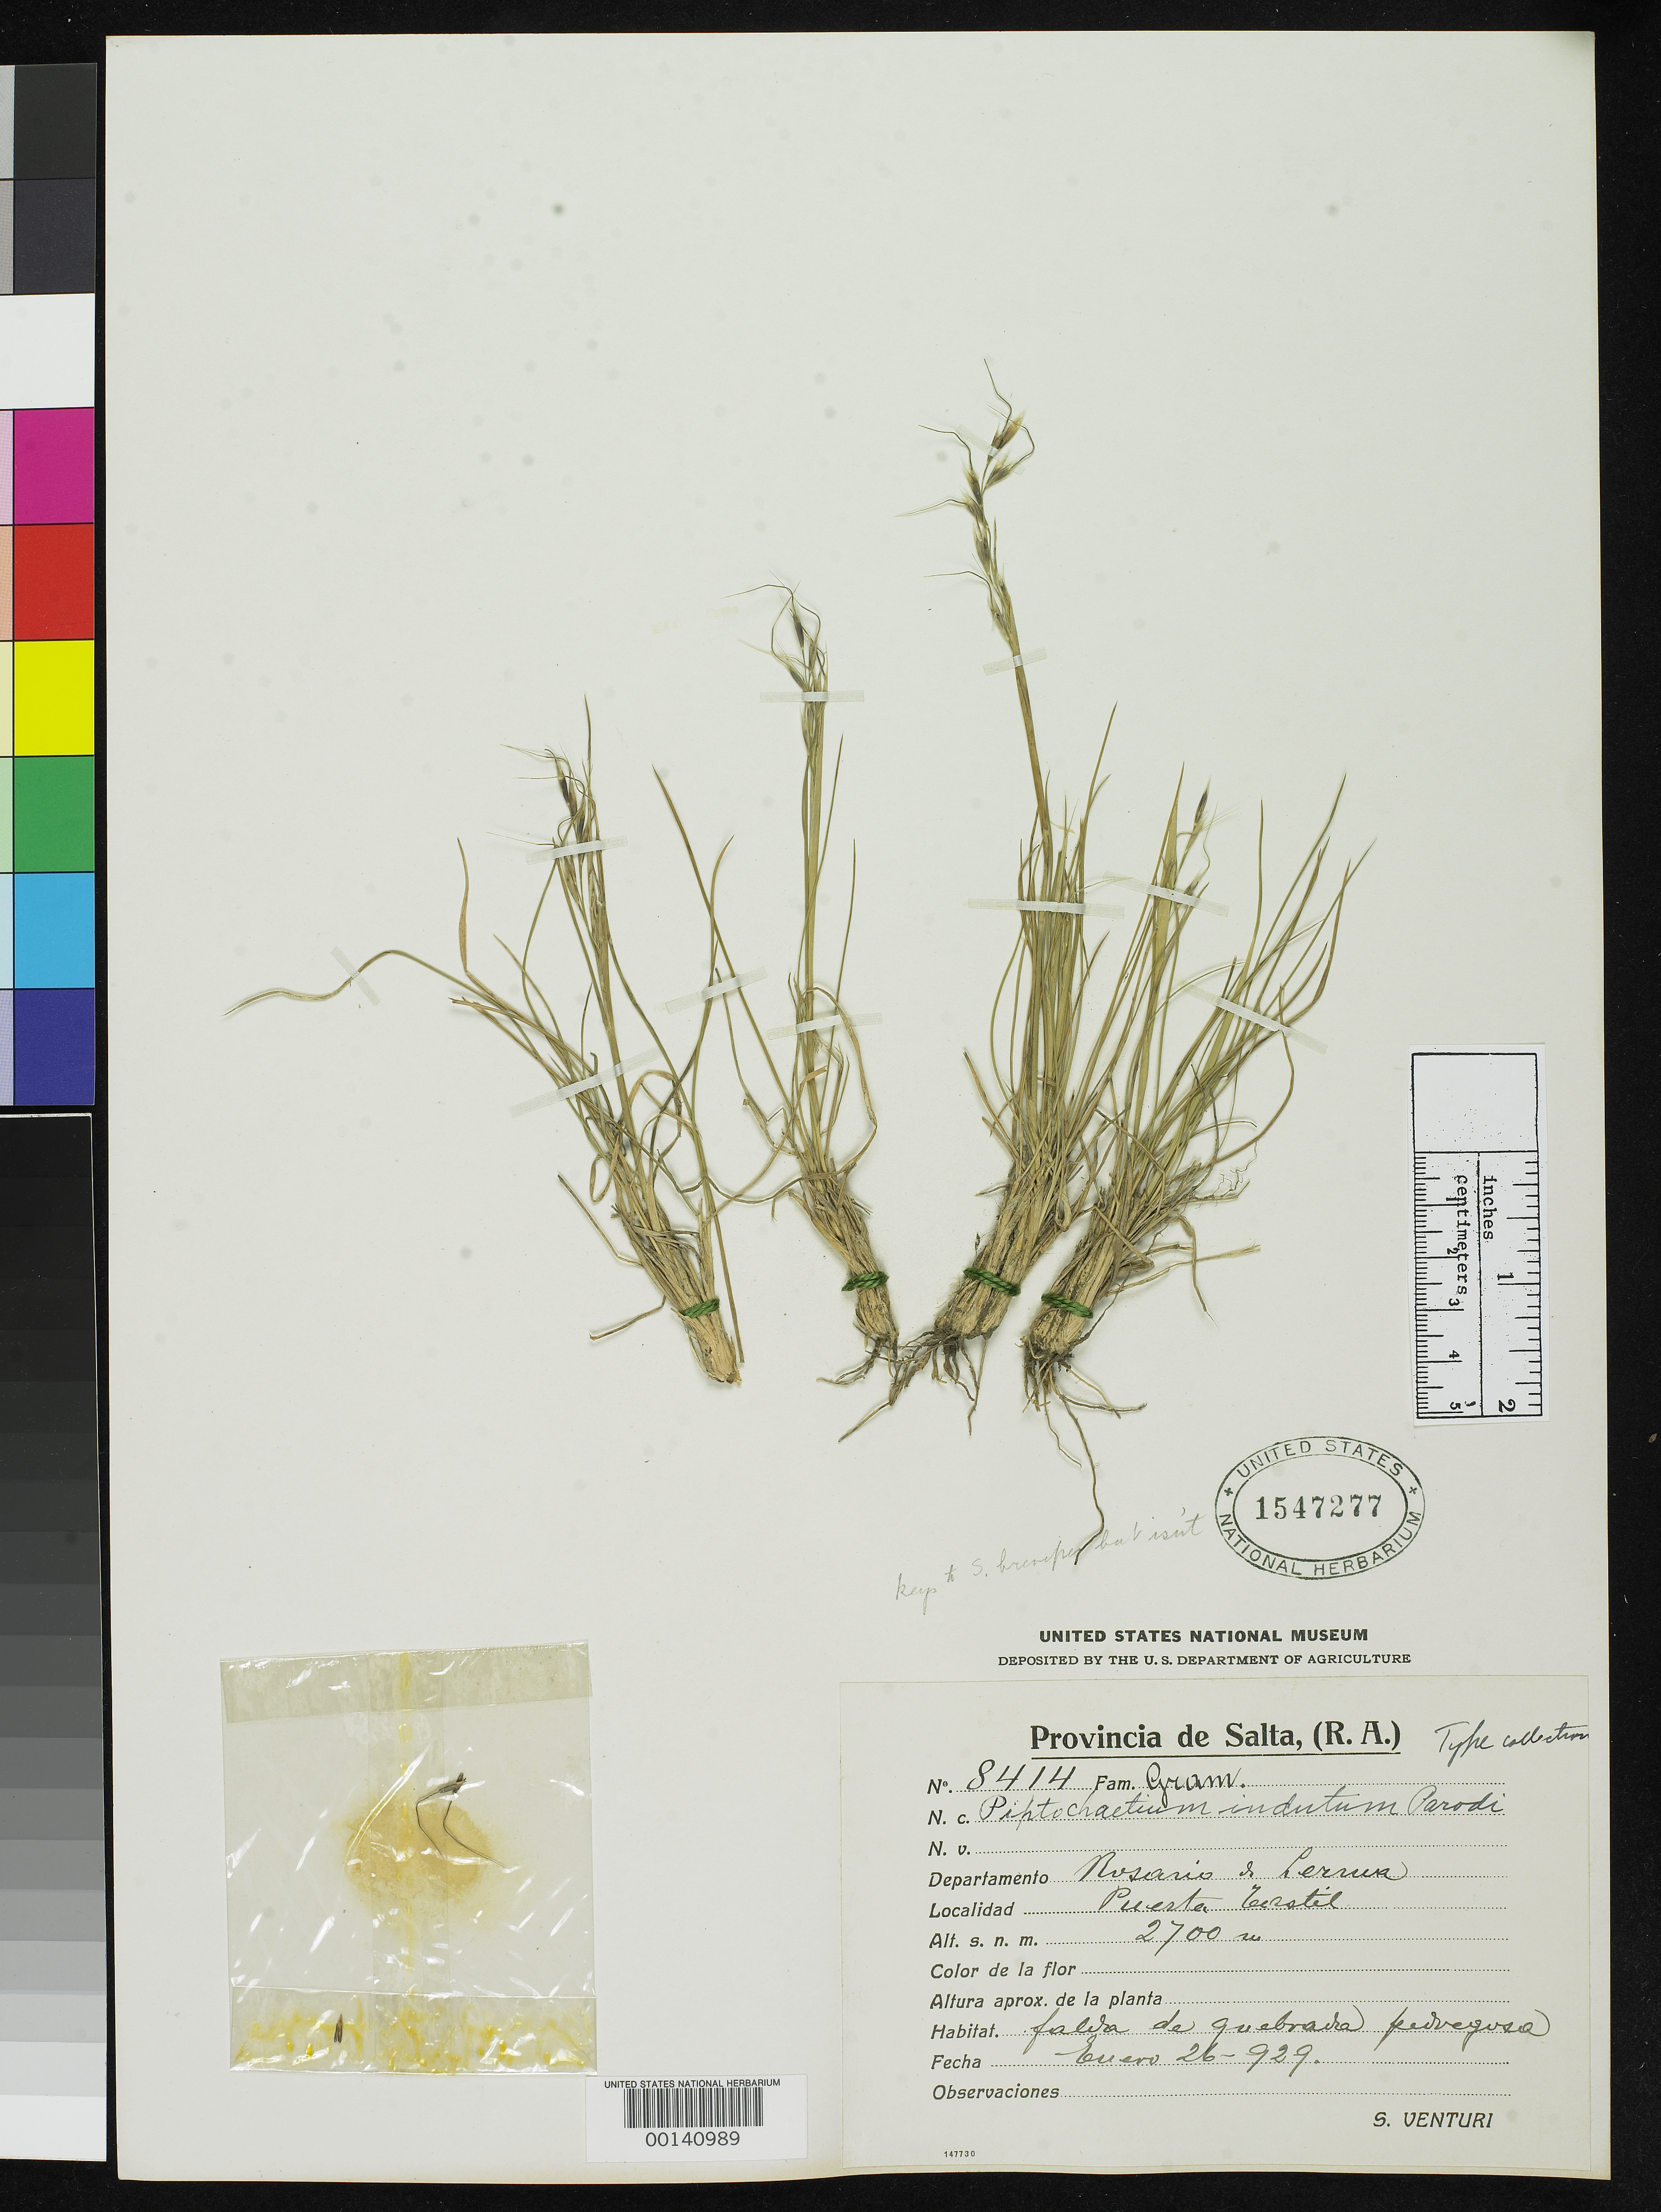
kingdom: Plantae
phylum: Tracheophyta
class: Liliopsida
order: Poales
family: Poaceae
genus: Piptochaetium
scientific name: Piptochaetium indutum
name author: Parodi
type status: Type Collection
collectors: S. Venturi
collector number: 8414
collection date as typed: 26 Jan 1929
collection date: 1929-01-26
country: Argentina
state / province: Salta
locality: Rosario de Lerma, Puerta Tastil.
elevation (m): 2700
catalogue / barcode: US 1547277